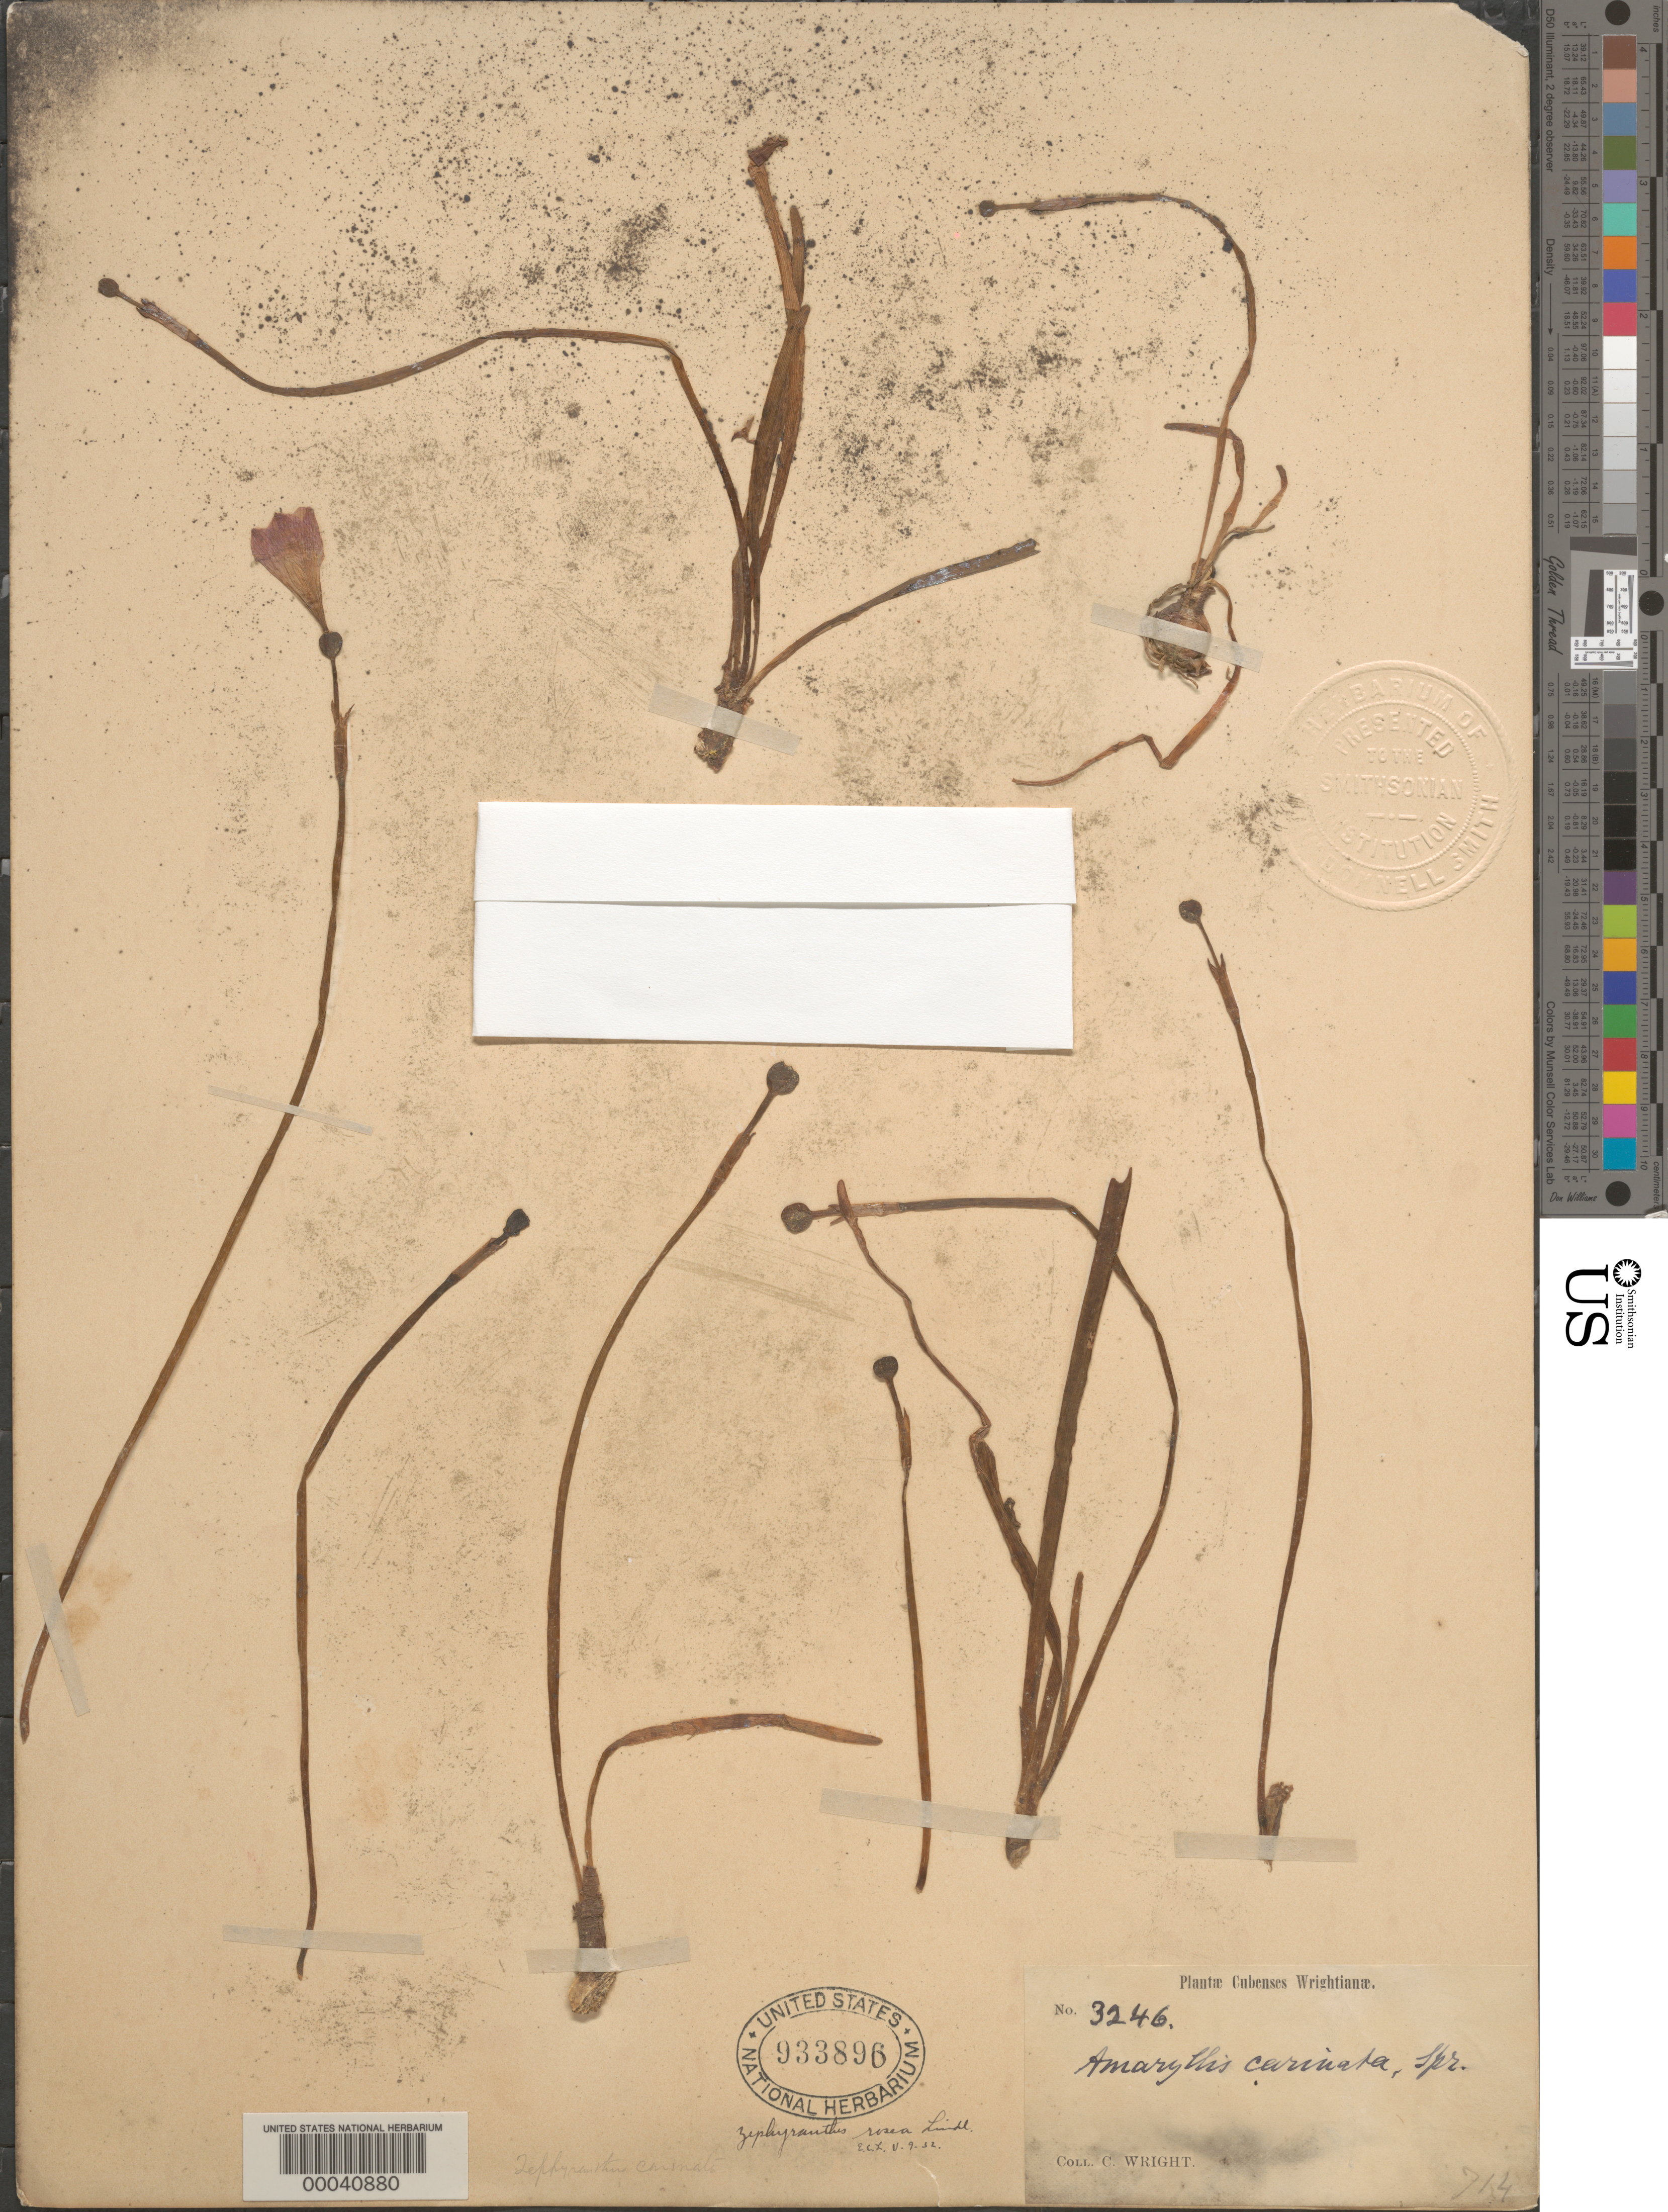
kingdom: Plantae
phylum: Tracheophyta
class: Liliopsida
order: Asparagales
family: Amaryllidaceae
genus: Zephyranthes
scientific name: Zephyranthes rosea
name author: Lindl.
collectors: C. Wright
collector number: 3246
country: Cuba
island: Greater Antilles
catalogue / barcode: US 933896